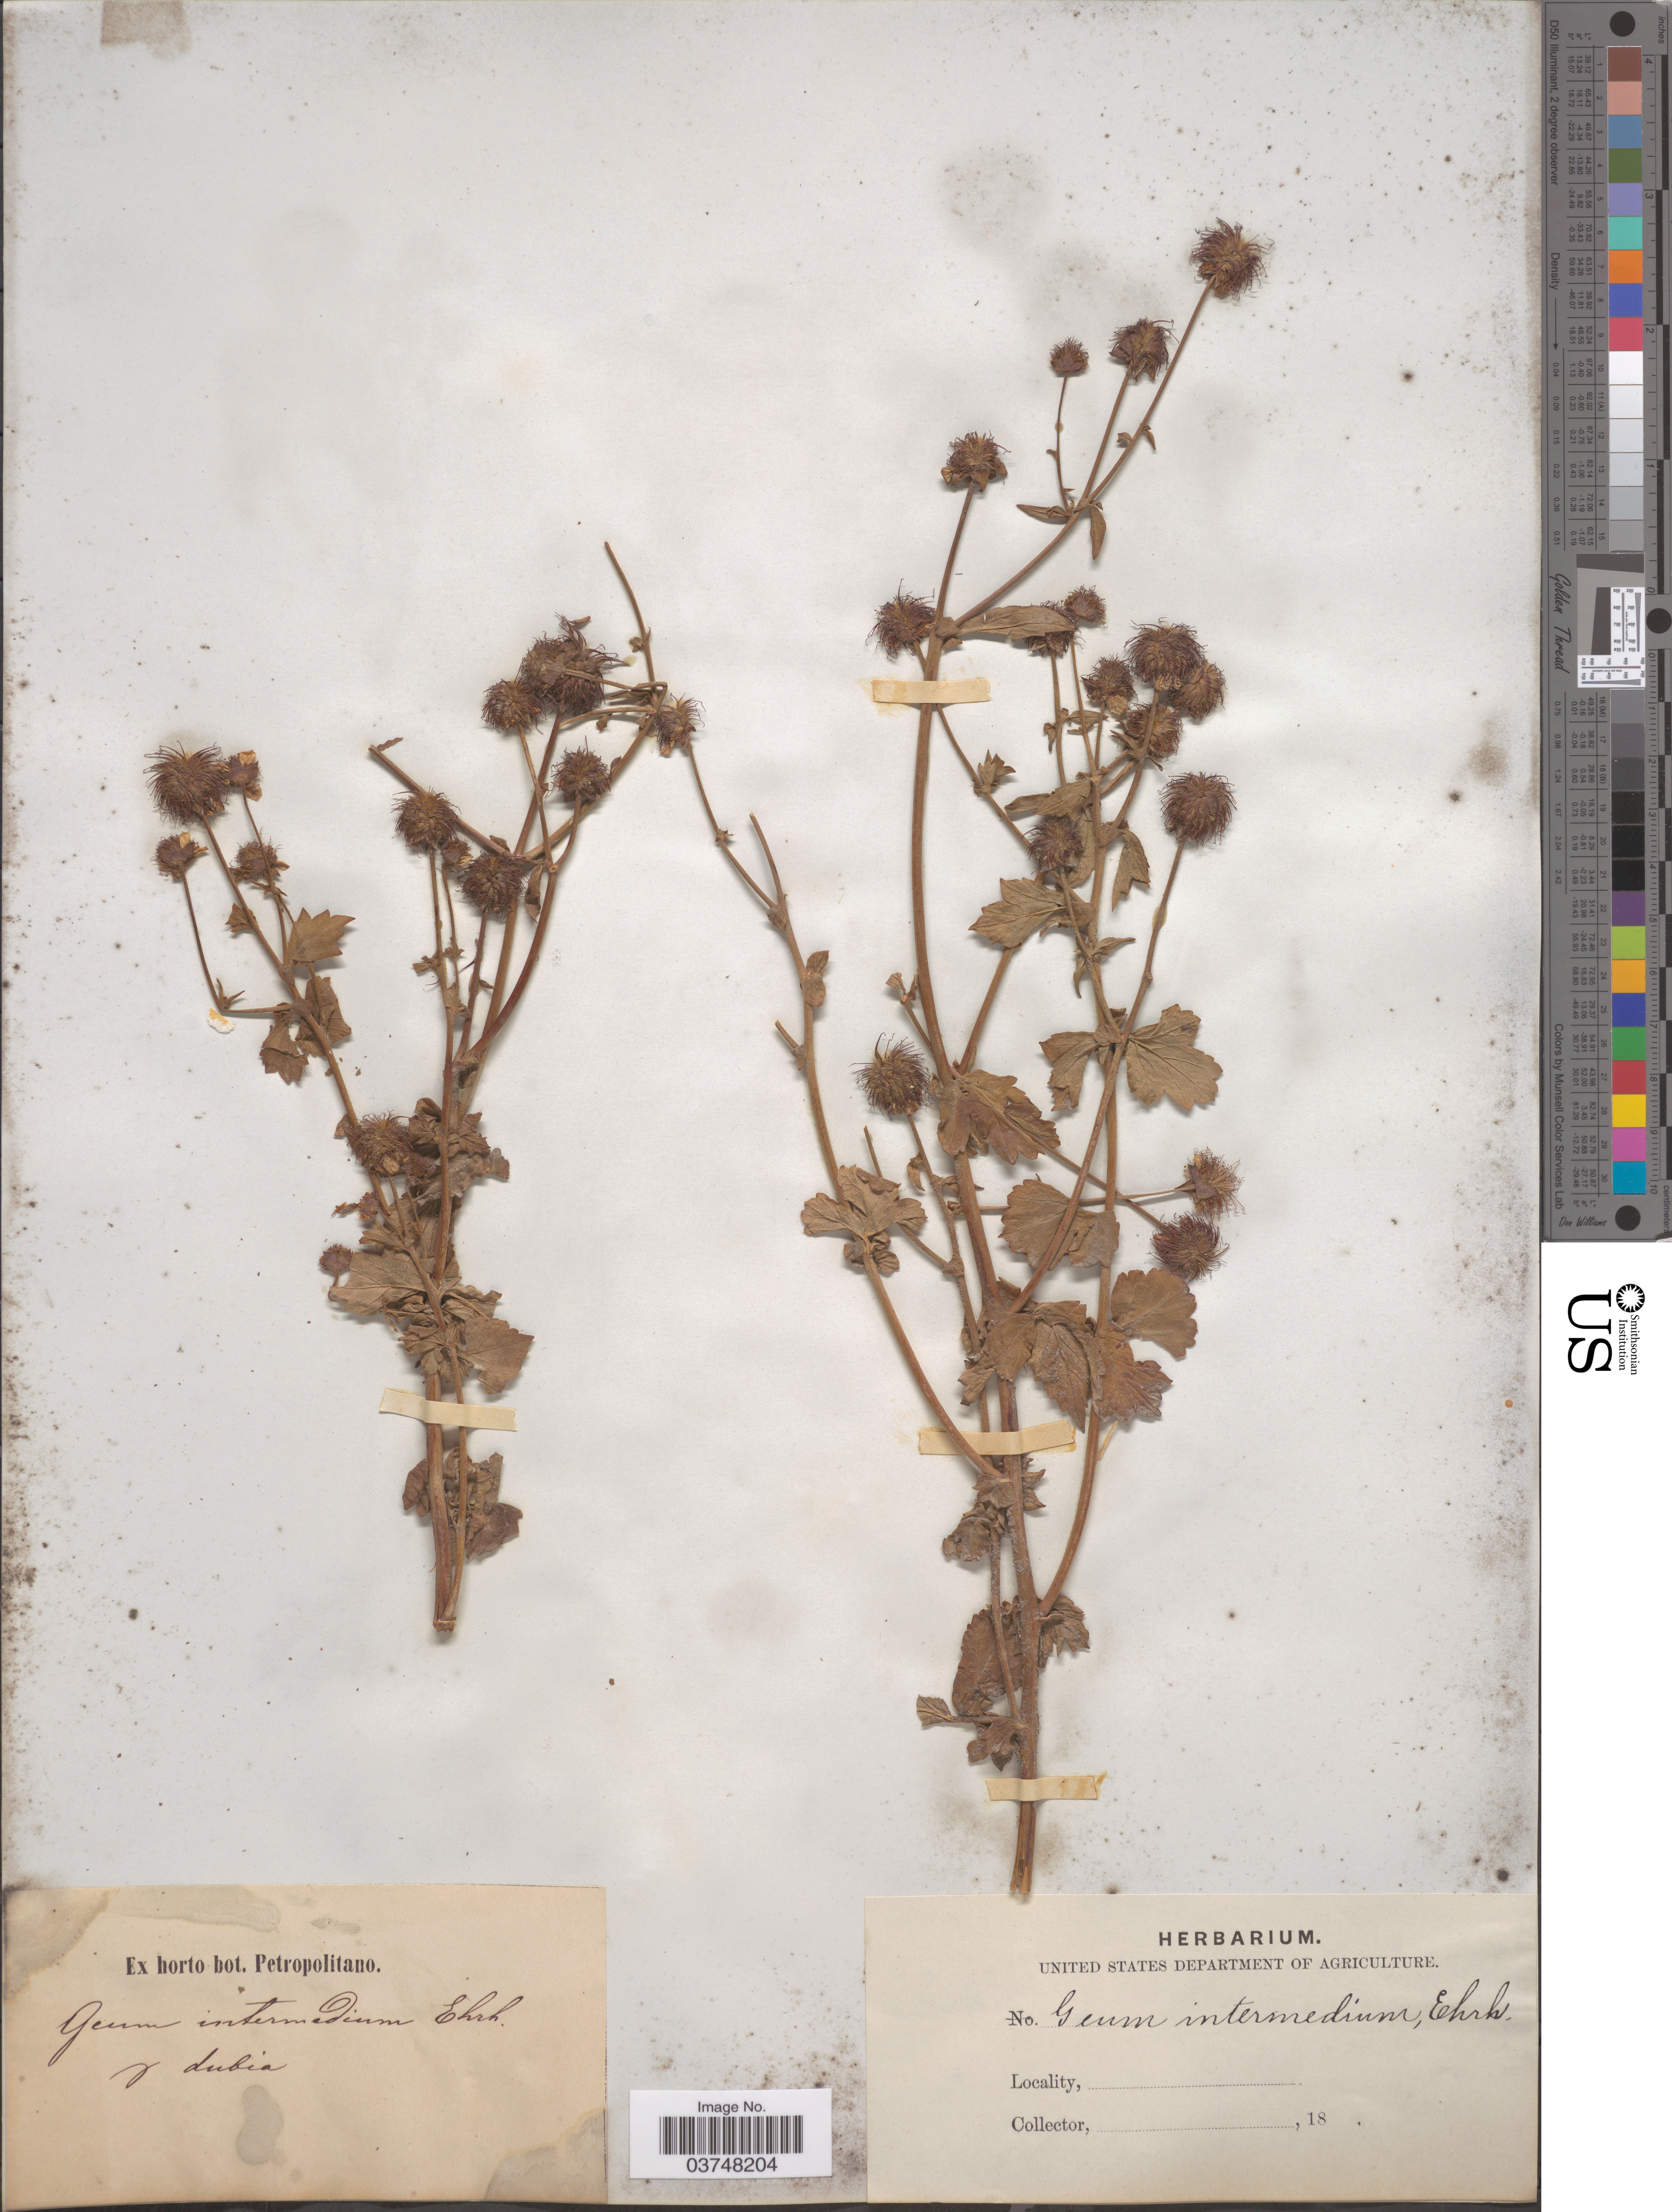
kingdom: Plantae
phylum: Tracheophyta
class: Magnoliopsida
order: Rosales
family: Rosaceae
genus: Geum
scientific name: Geum intermedium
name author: Besser ex M. Bieb.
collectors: ex Horto Bot. Petropolitano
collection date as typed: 18